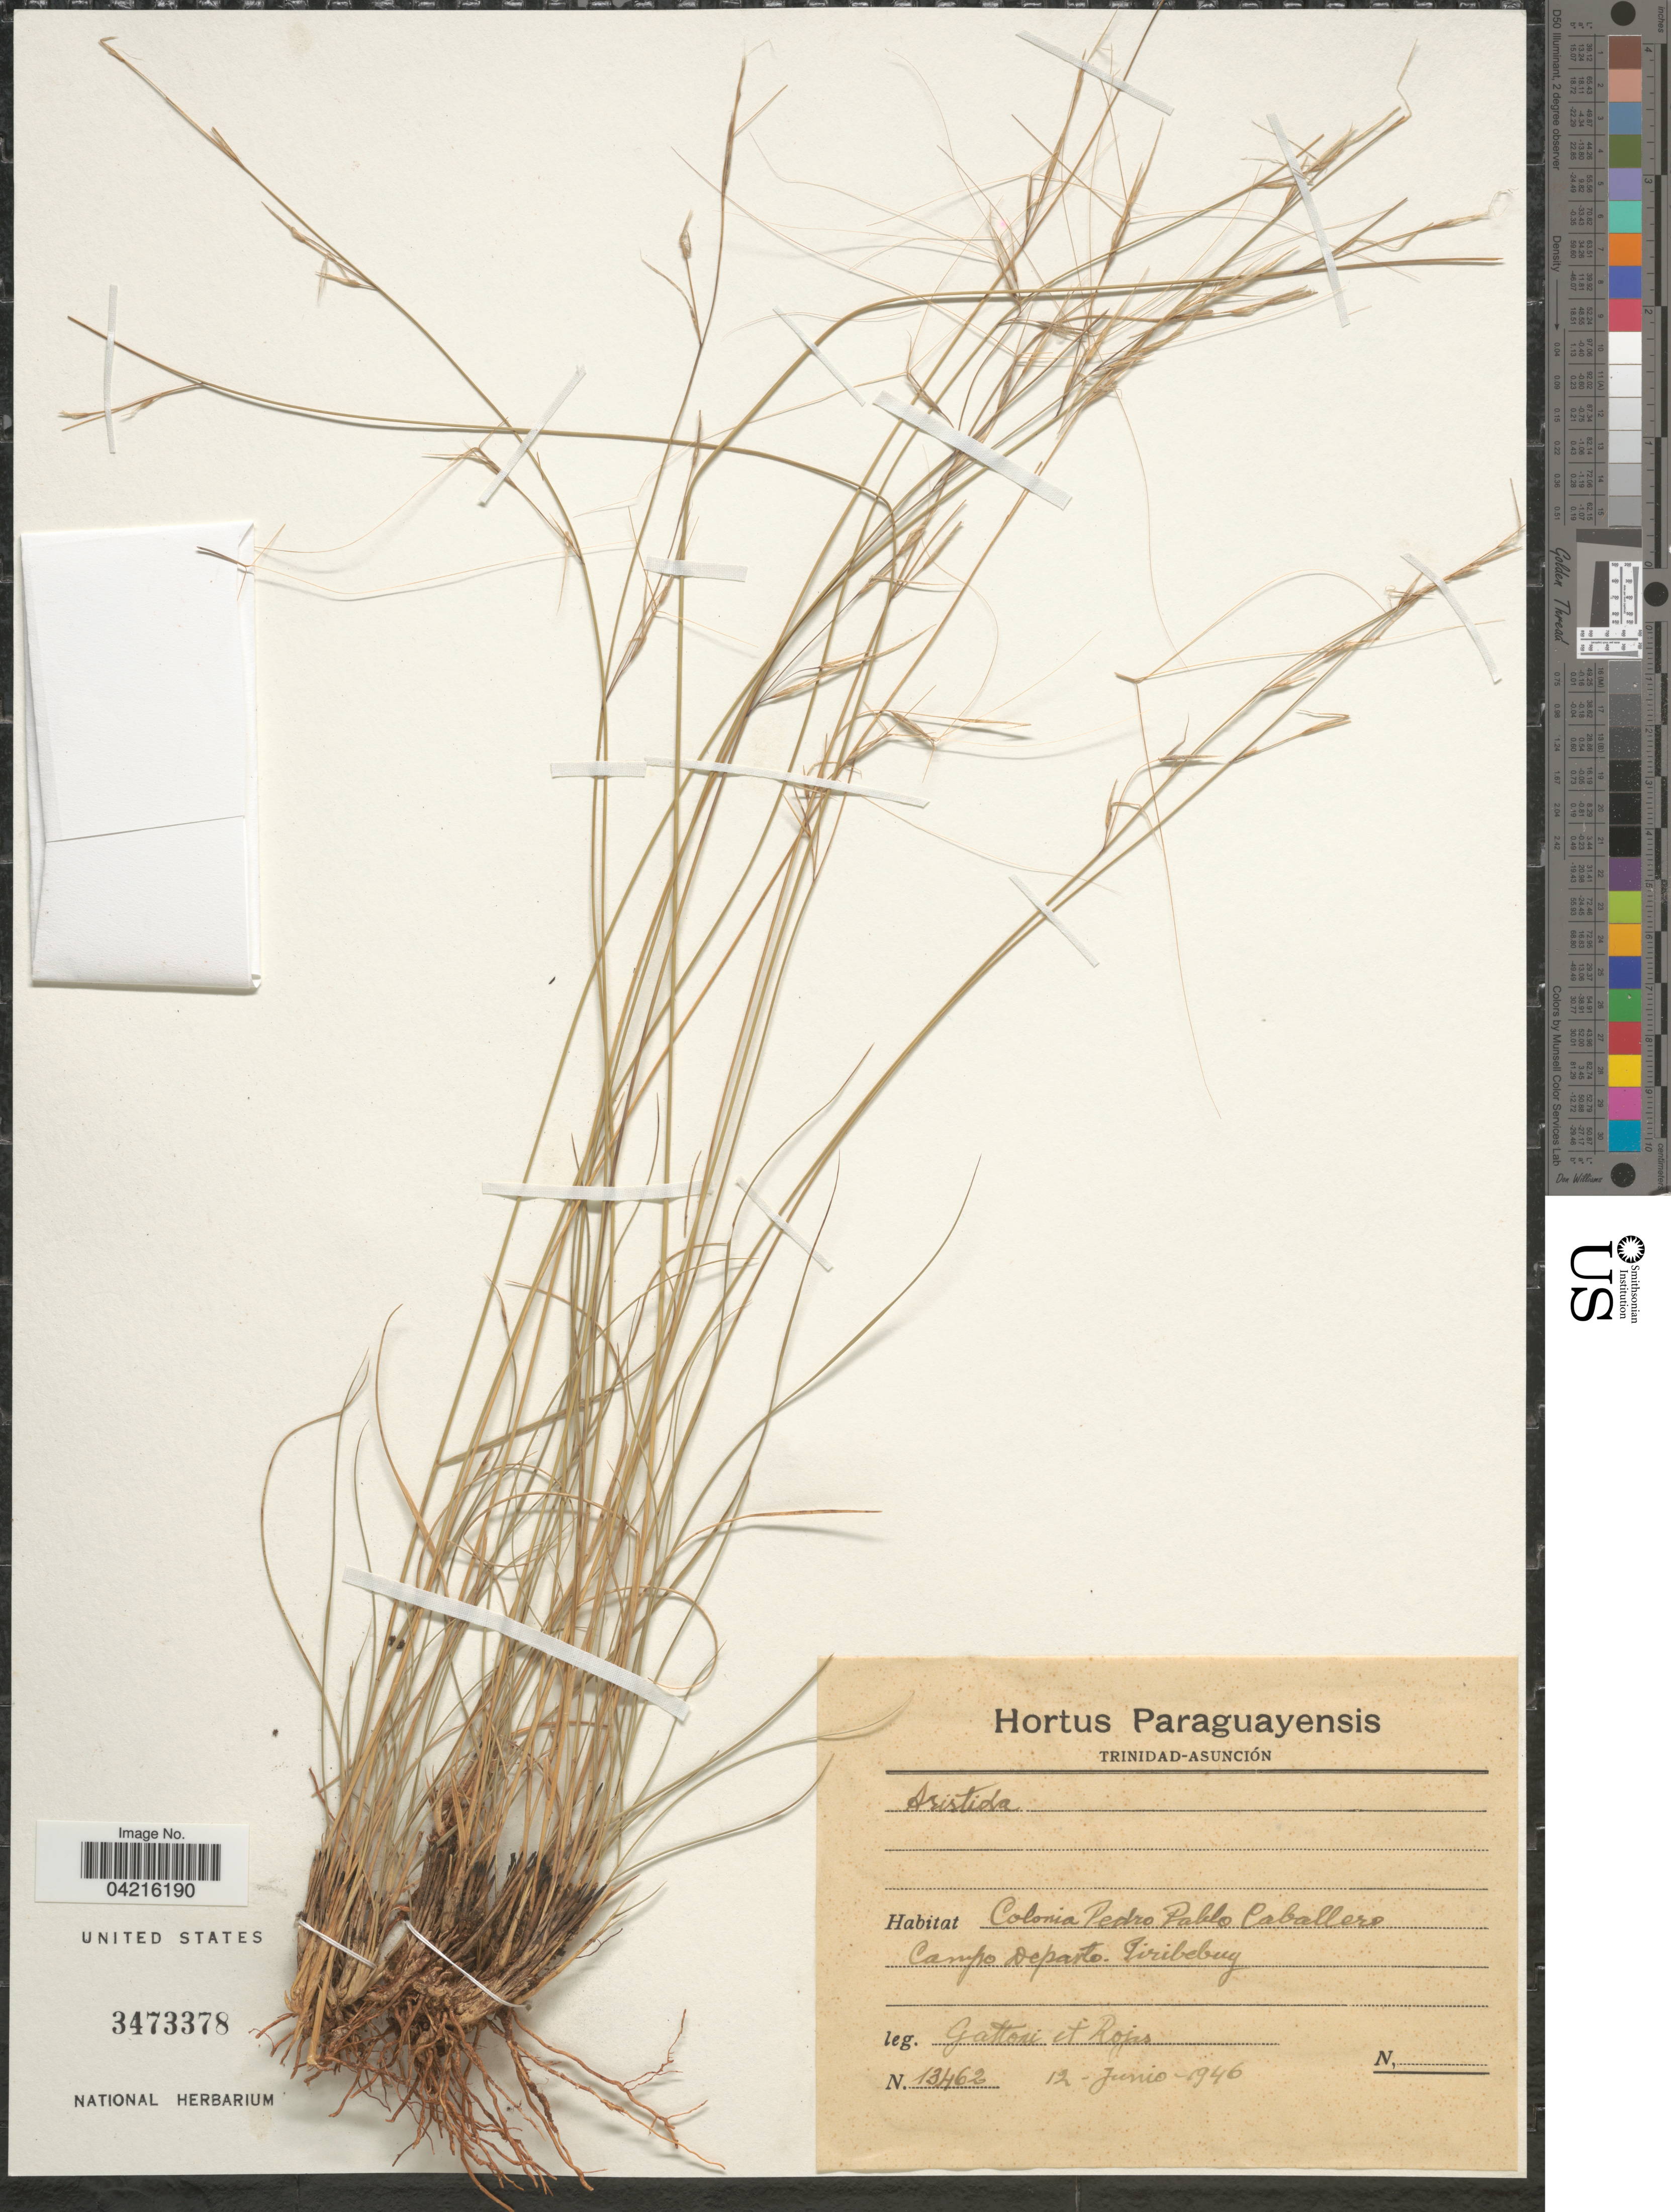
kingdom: Plantae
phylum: Tracheophyta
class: Liliopsida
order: Poales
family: Poaceae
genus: Aristida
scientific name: Aristida sp.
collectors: Gattoni & Rojas, --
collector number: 13462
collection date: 1946-06-12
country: Paraguay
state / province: Asuncion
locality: Colonia Pedro Pablo Caballero Campo Departo. Tiribebuy.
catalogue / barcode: US 3473378